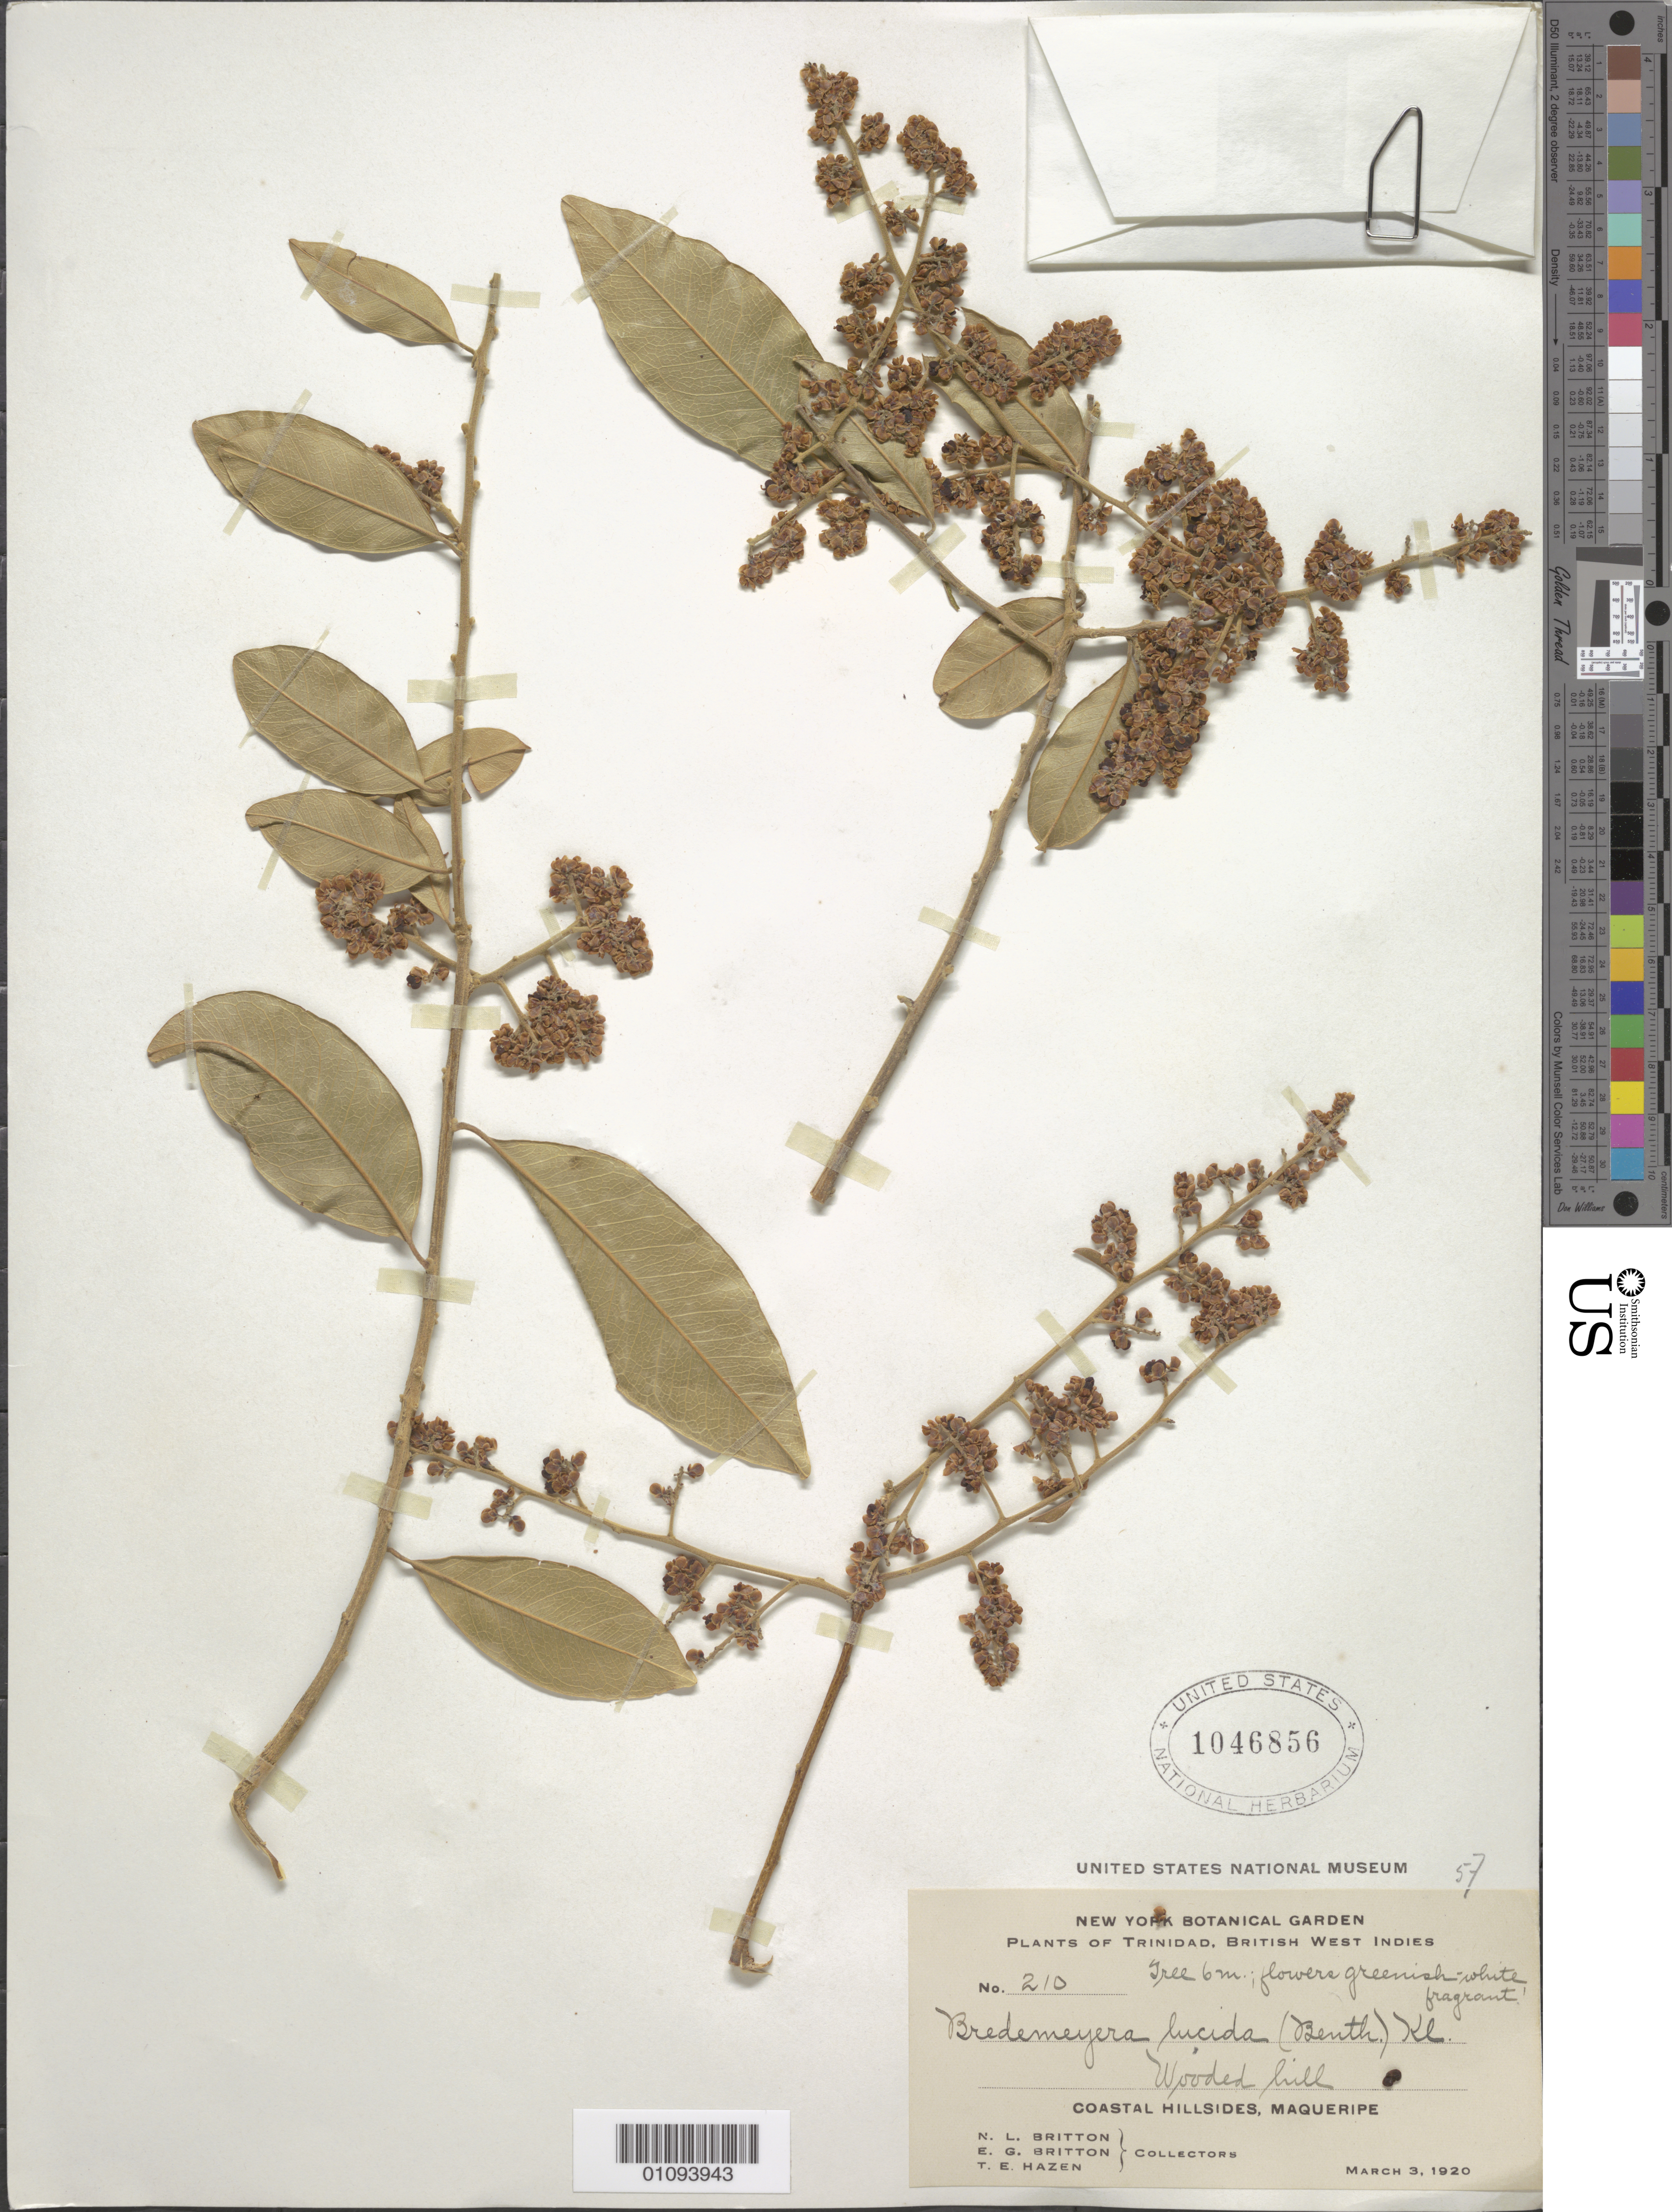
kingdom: Plantae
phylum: Tracheophyta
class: Magnoliopsida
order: Fabales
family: Polygalaceae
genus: Bredemeyera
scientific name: Bredemeyera lucida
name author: (Benth.) Klotzsch ex Hassk.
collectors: N. Britton, E. G. Britton & T. E. Hazen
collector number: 210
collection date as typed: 03 Mar 1920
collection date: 1920-03-03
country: Trinidad and Tobago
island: Trinidad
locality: Maqueripe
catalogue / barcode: US 1046856